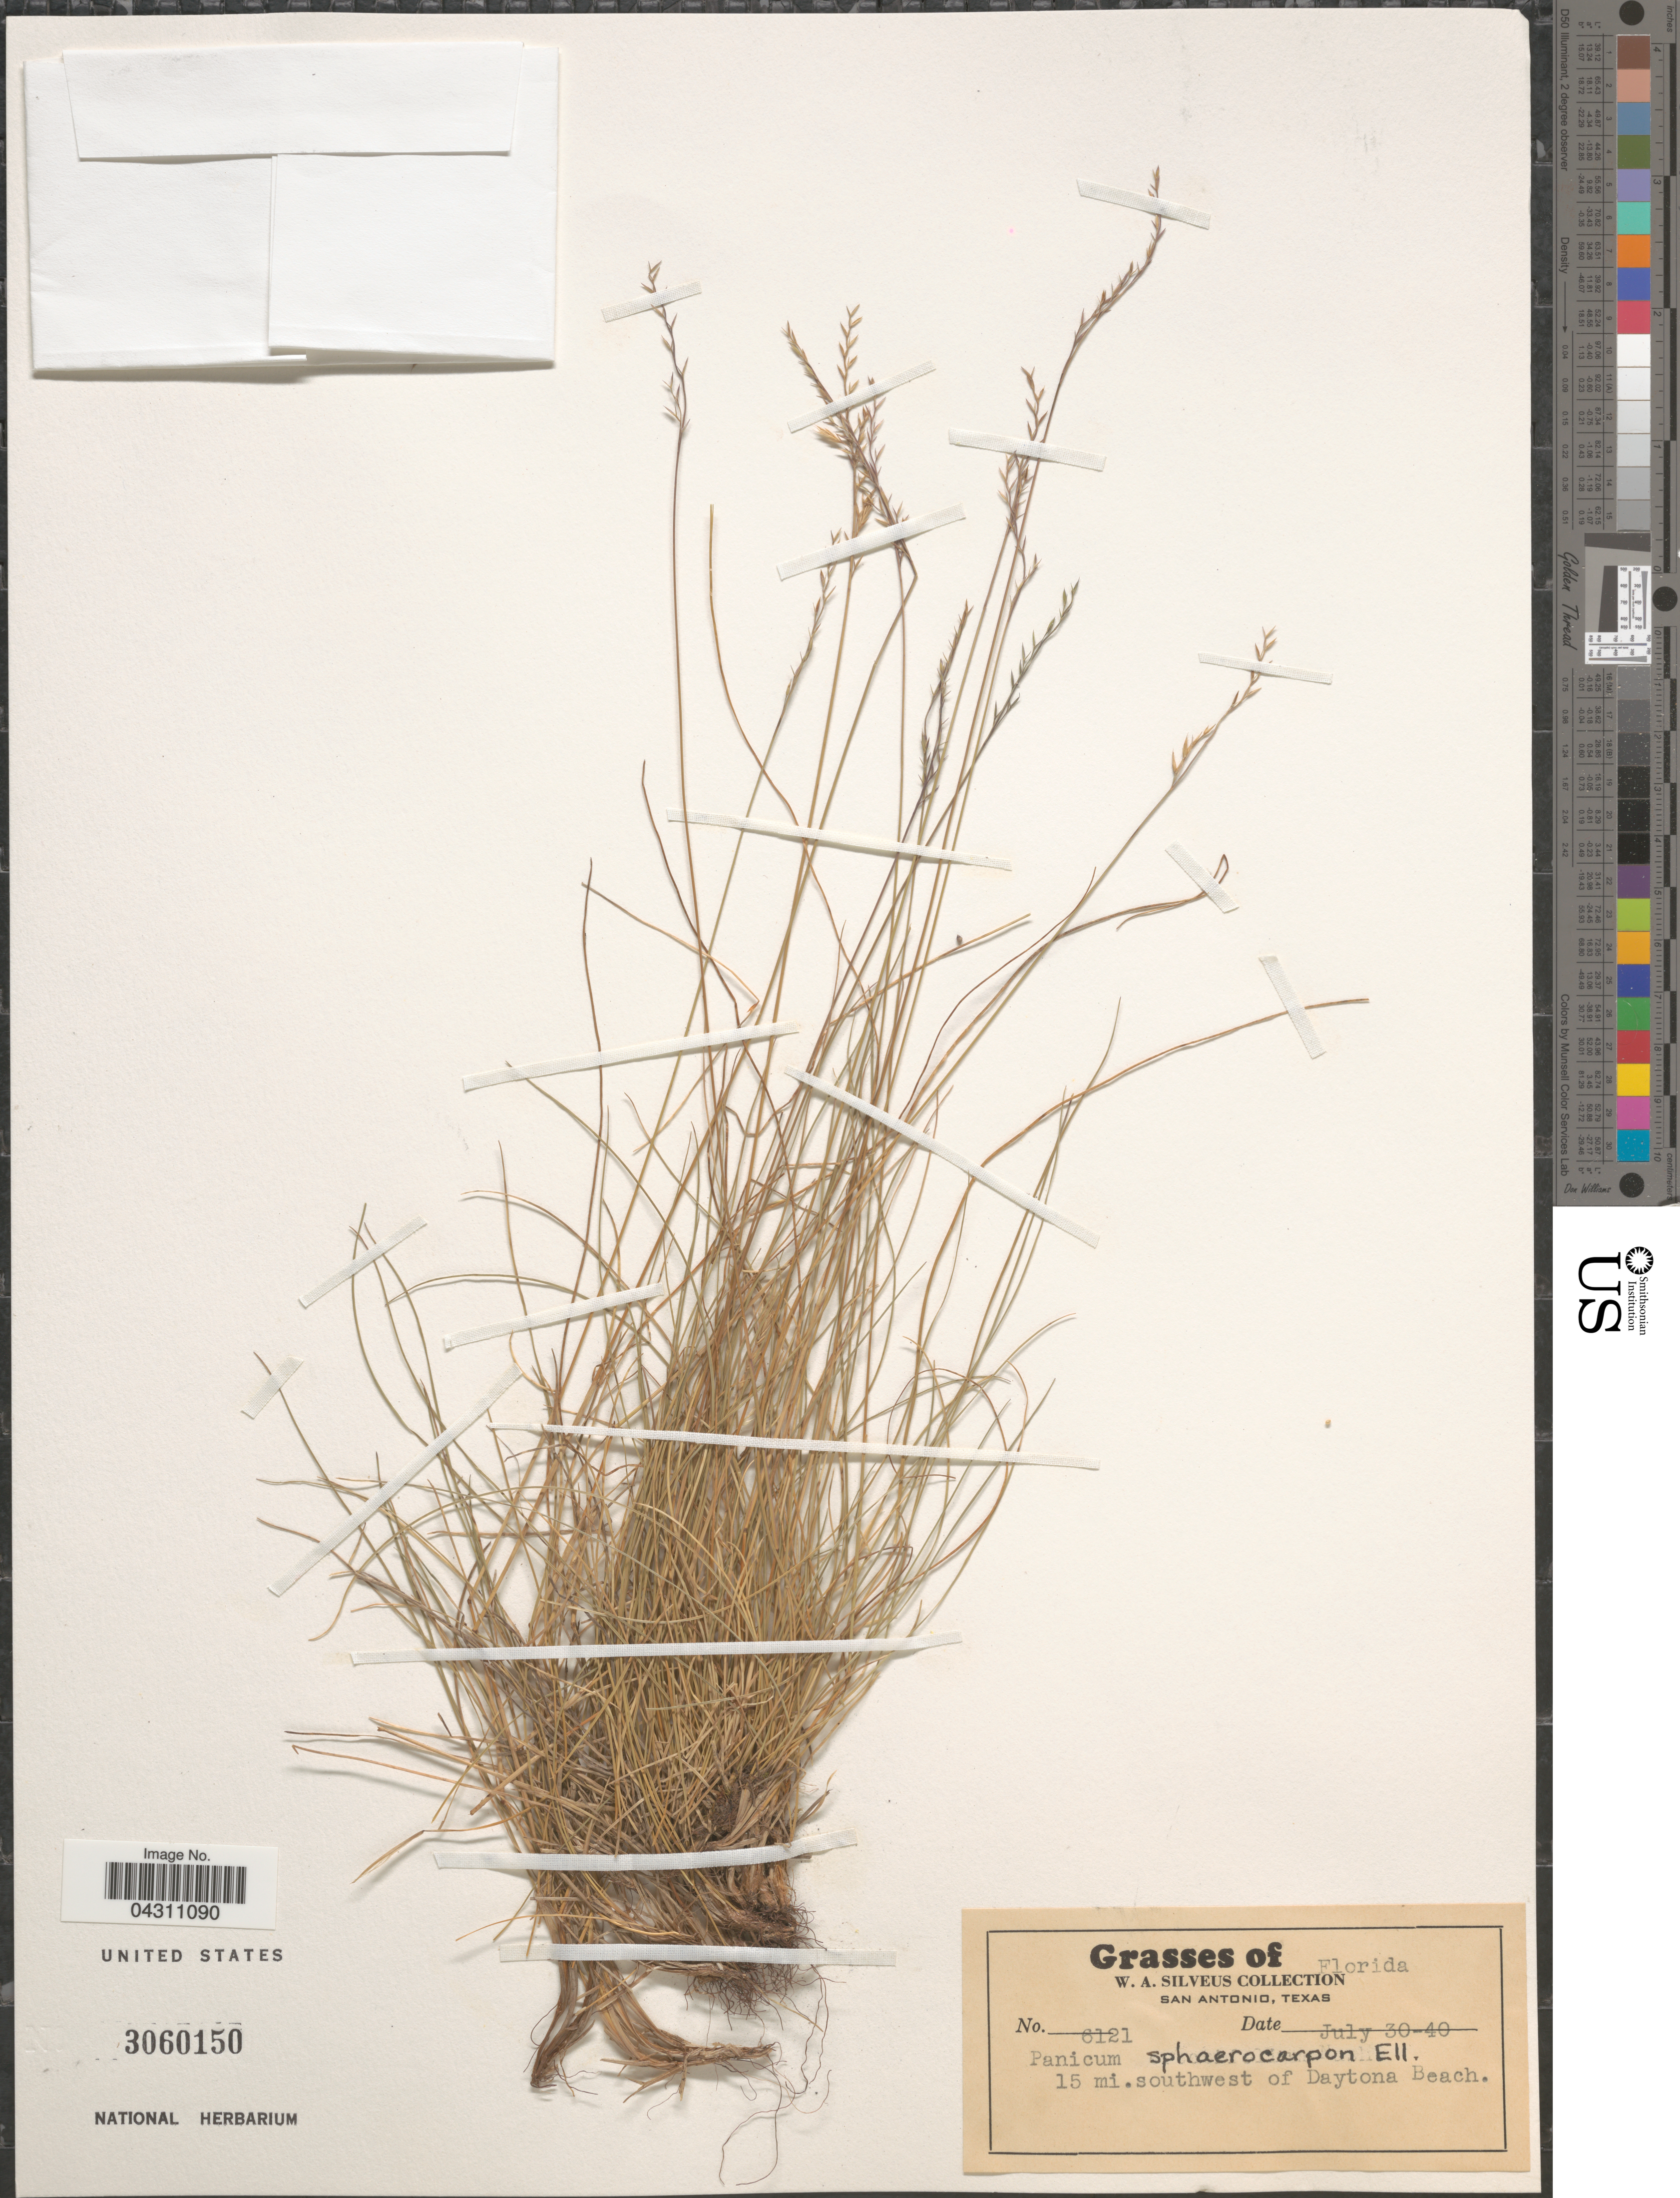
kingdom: Plantae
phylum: Tracheophyta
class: Liliopsida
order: Poales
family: Poaceae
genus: Dichanthelium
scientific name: Dichanthelium sphaerocarpon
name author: (Elliott) Gould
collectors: W. Silveus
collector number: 6121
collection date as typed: Transcribed d/m/y: 30/7/40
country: United States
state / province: Florida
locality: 15 mi. southwest of Daytona Beach.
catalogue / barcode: US 3060150